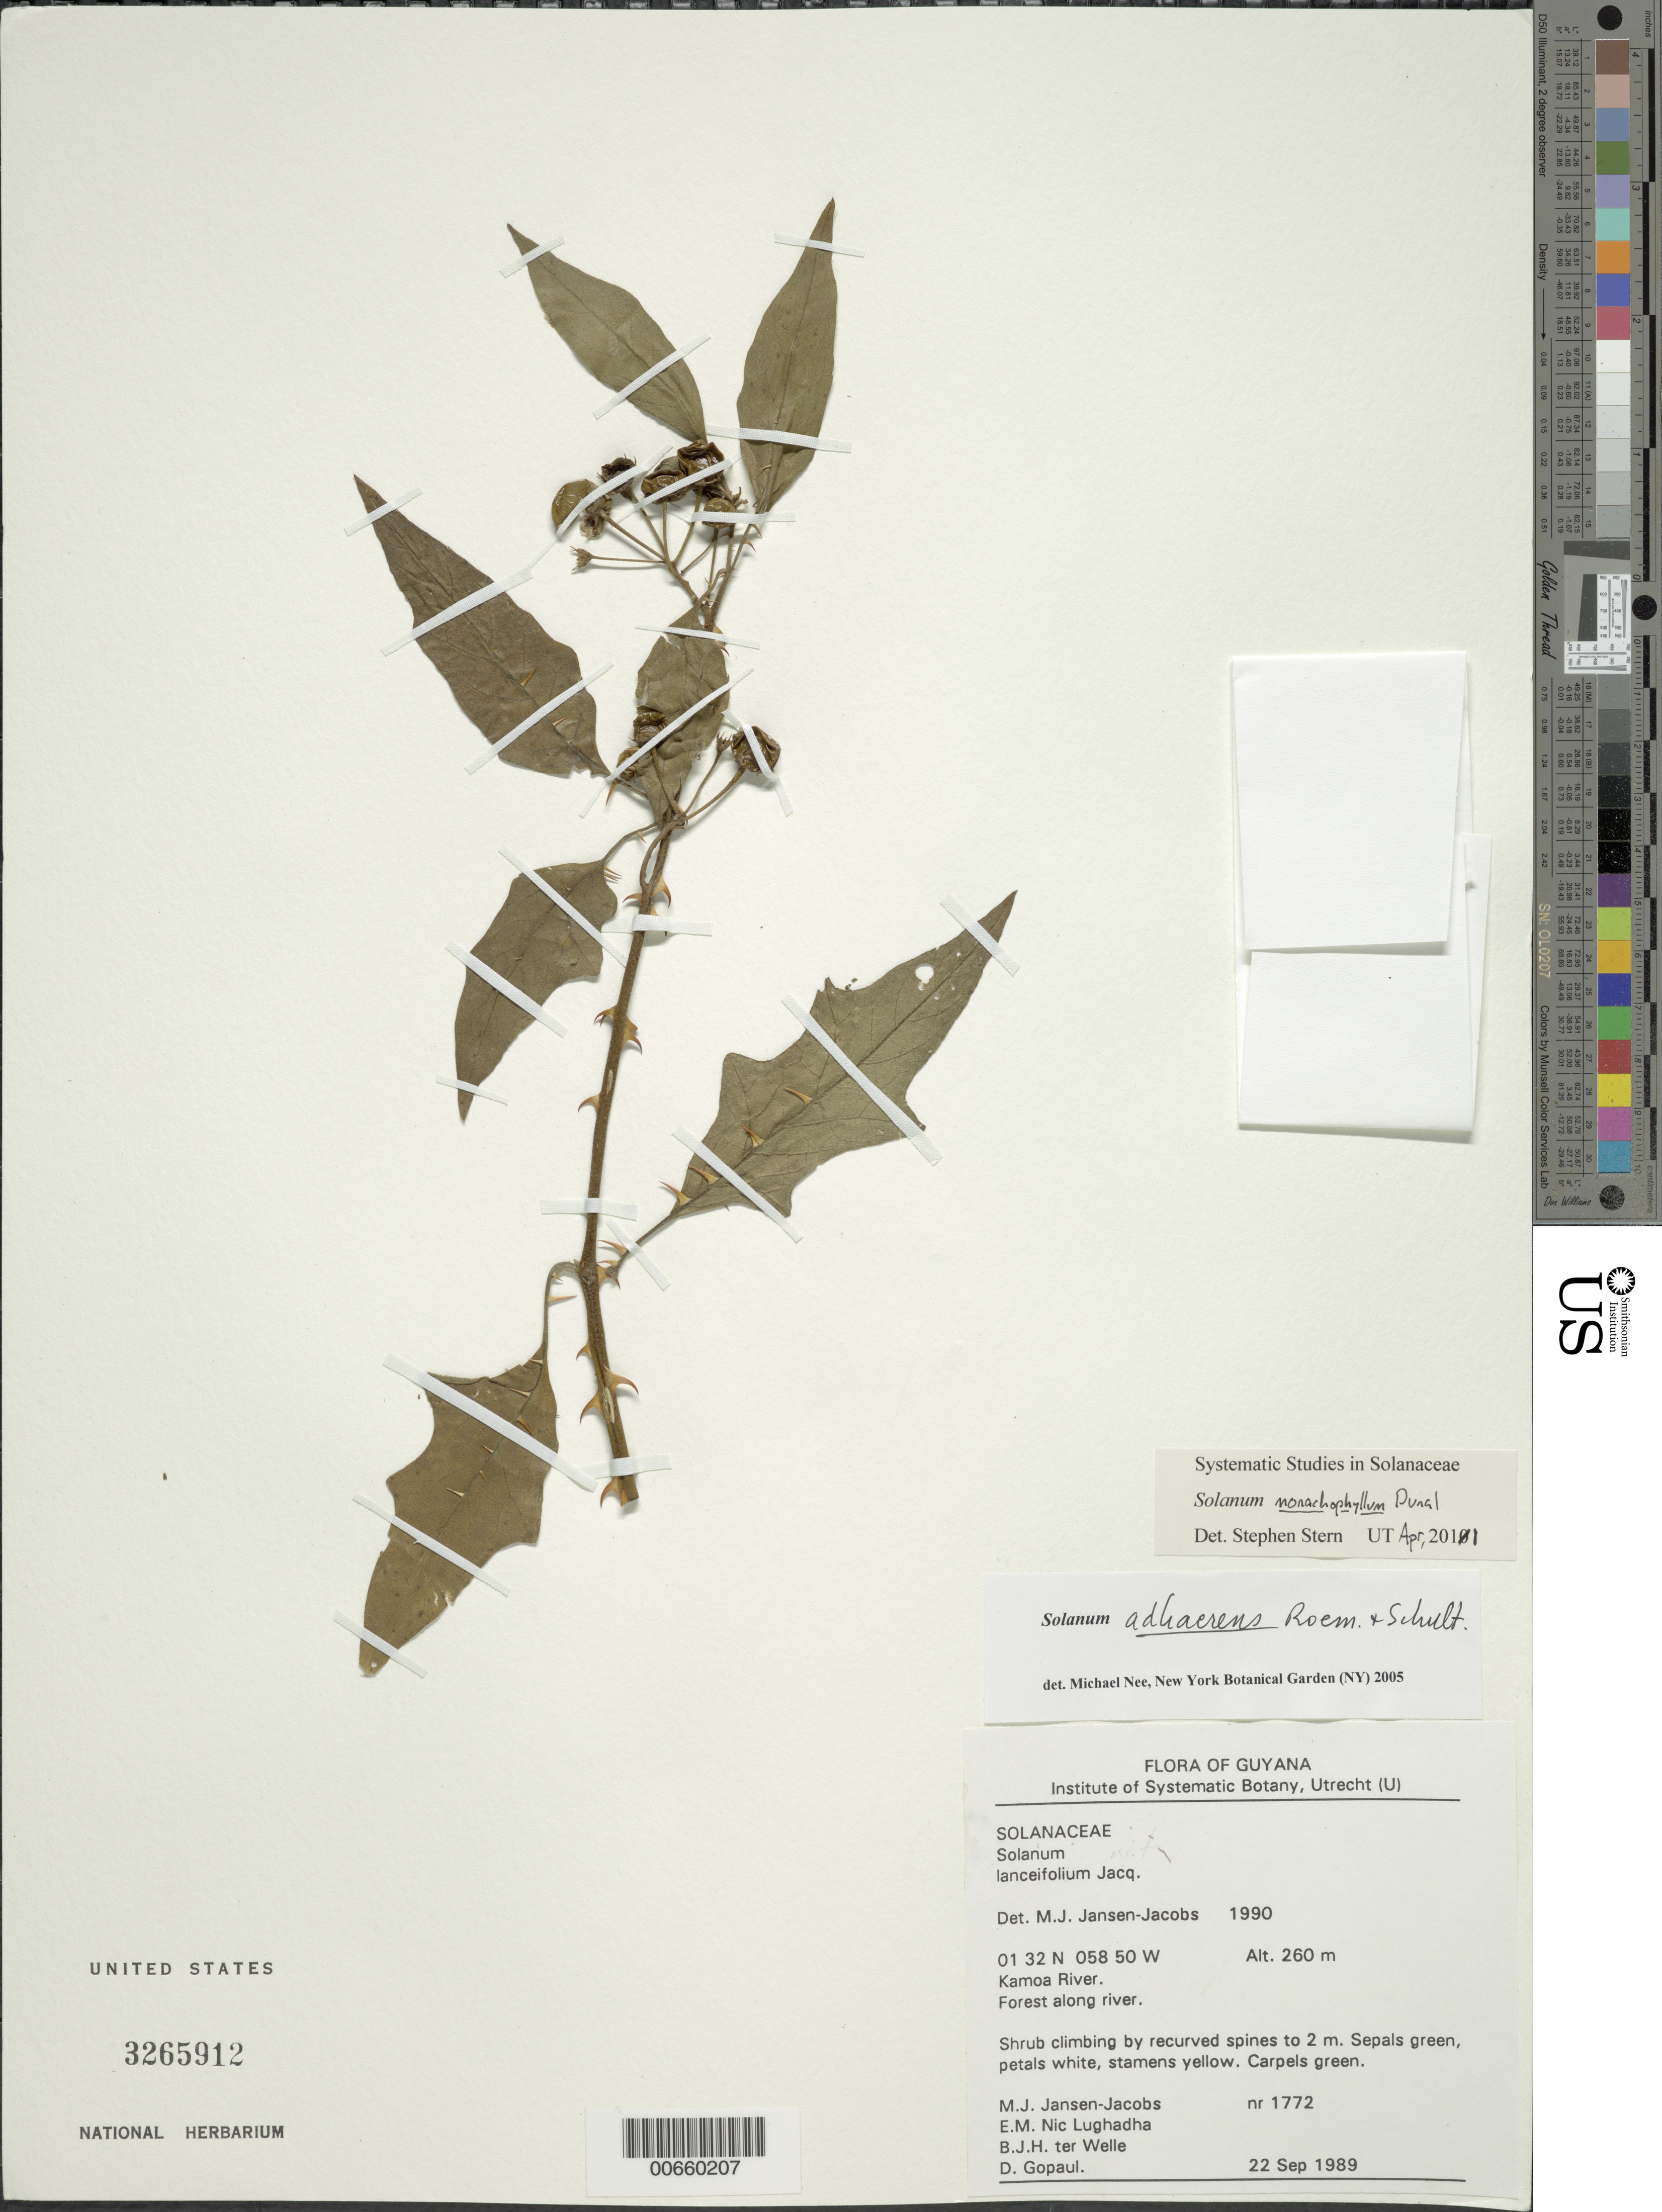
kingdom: Plantae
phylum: Tracheophyta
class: Magnoliopsida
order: Solanales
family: Solanaceae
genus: Solanum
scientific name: Solanum monachophyllum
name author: Dunal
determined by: Stern, S. R., (UT)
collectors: M. J. Jansen-Jacobs, M. Nic Lughadha, B. Welle & D. Gopaul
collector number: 1772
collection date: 1989-09-22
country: Guyana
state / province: U. Takutu-U. Essequibo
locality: Forest along Kamoa River.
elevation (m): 260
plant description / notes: Previously databased for the PBI Solanum Project; entered into EMU by MJDatiles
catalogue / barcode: US 3265912